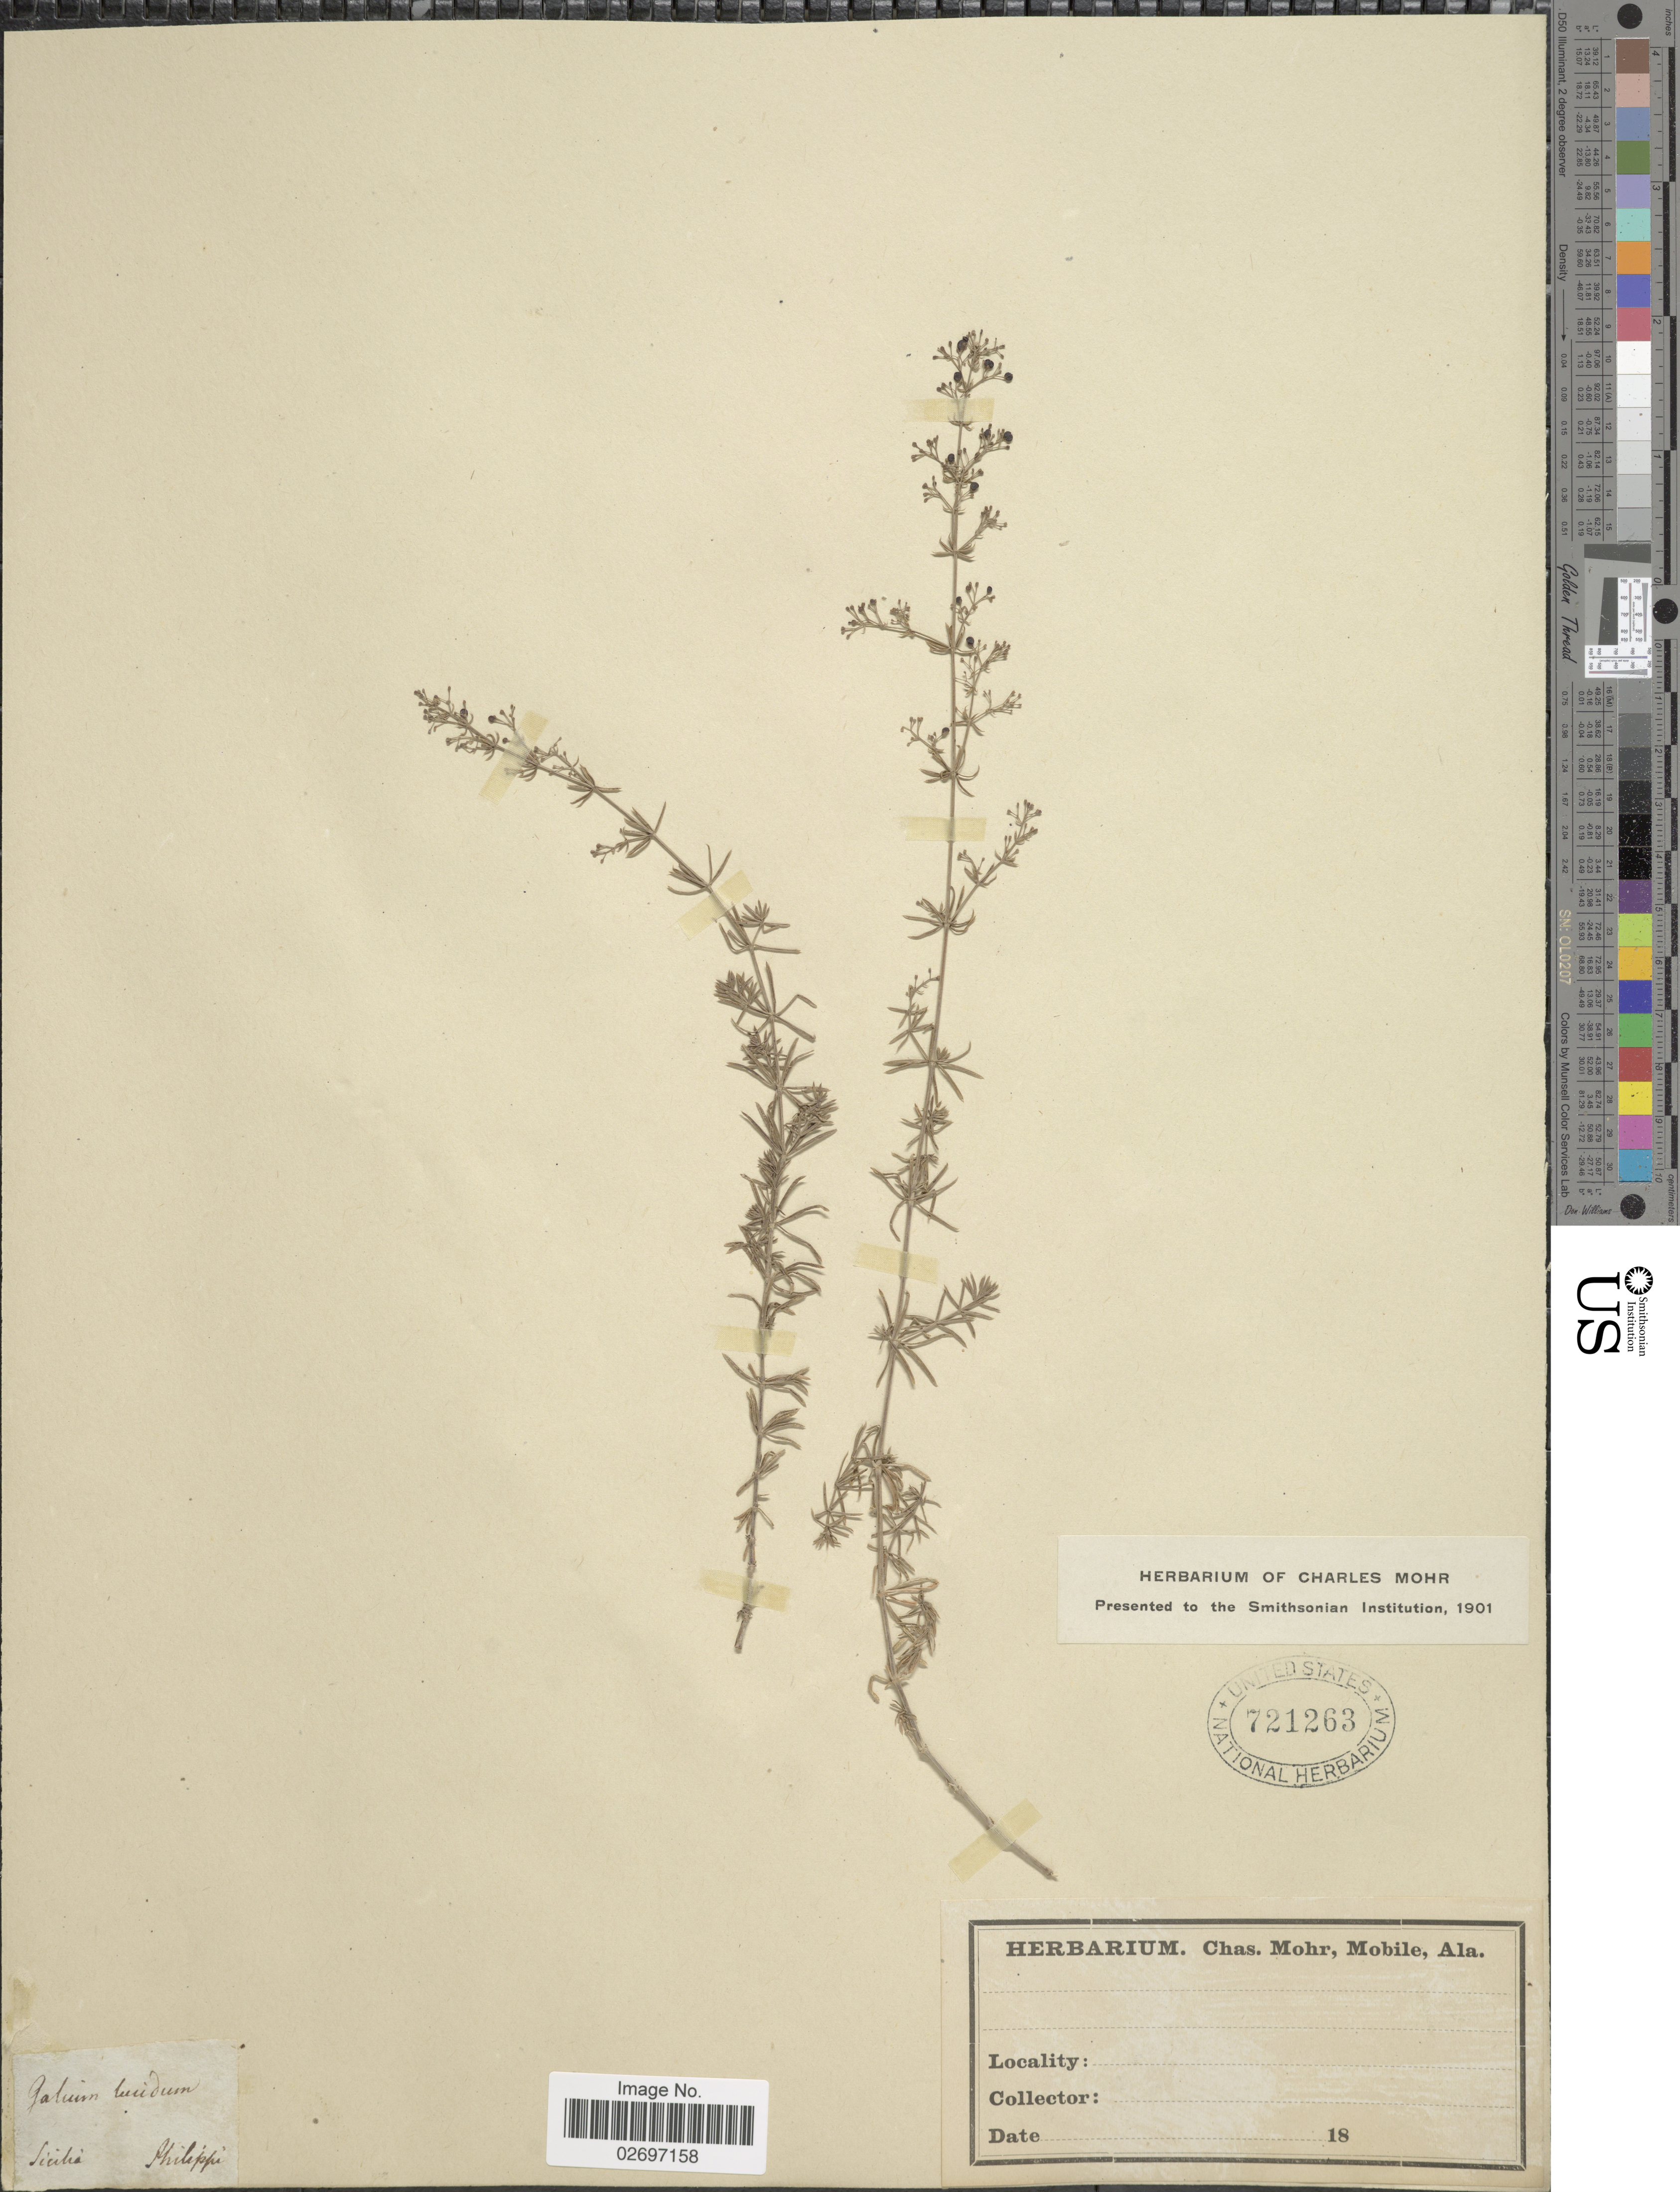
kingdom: Plantae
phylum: Tracheophyta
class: Magnoliopsida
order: Gentianales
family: Rubiaceae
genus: Galium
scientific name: Galium lucidum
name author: All.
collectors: -. Philippi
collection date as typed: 18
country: Italy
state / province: Siciliana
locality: Sicilia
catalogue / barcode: US 721263